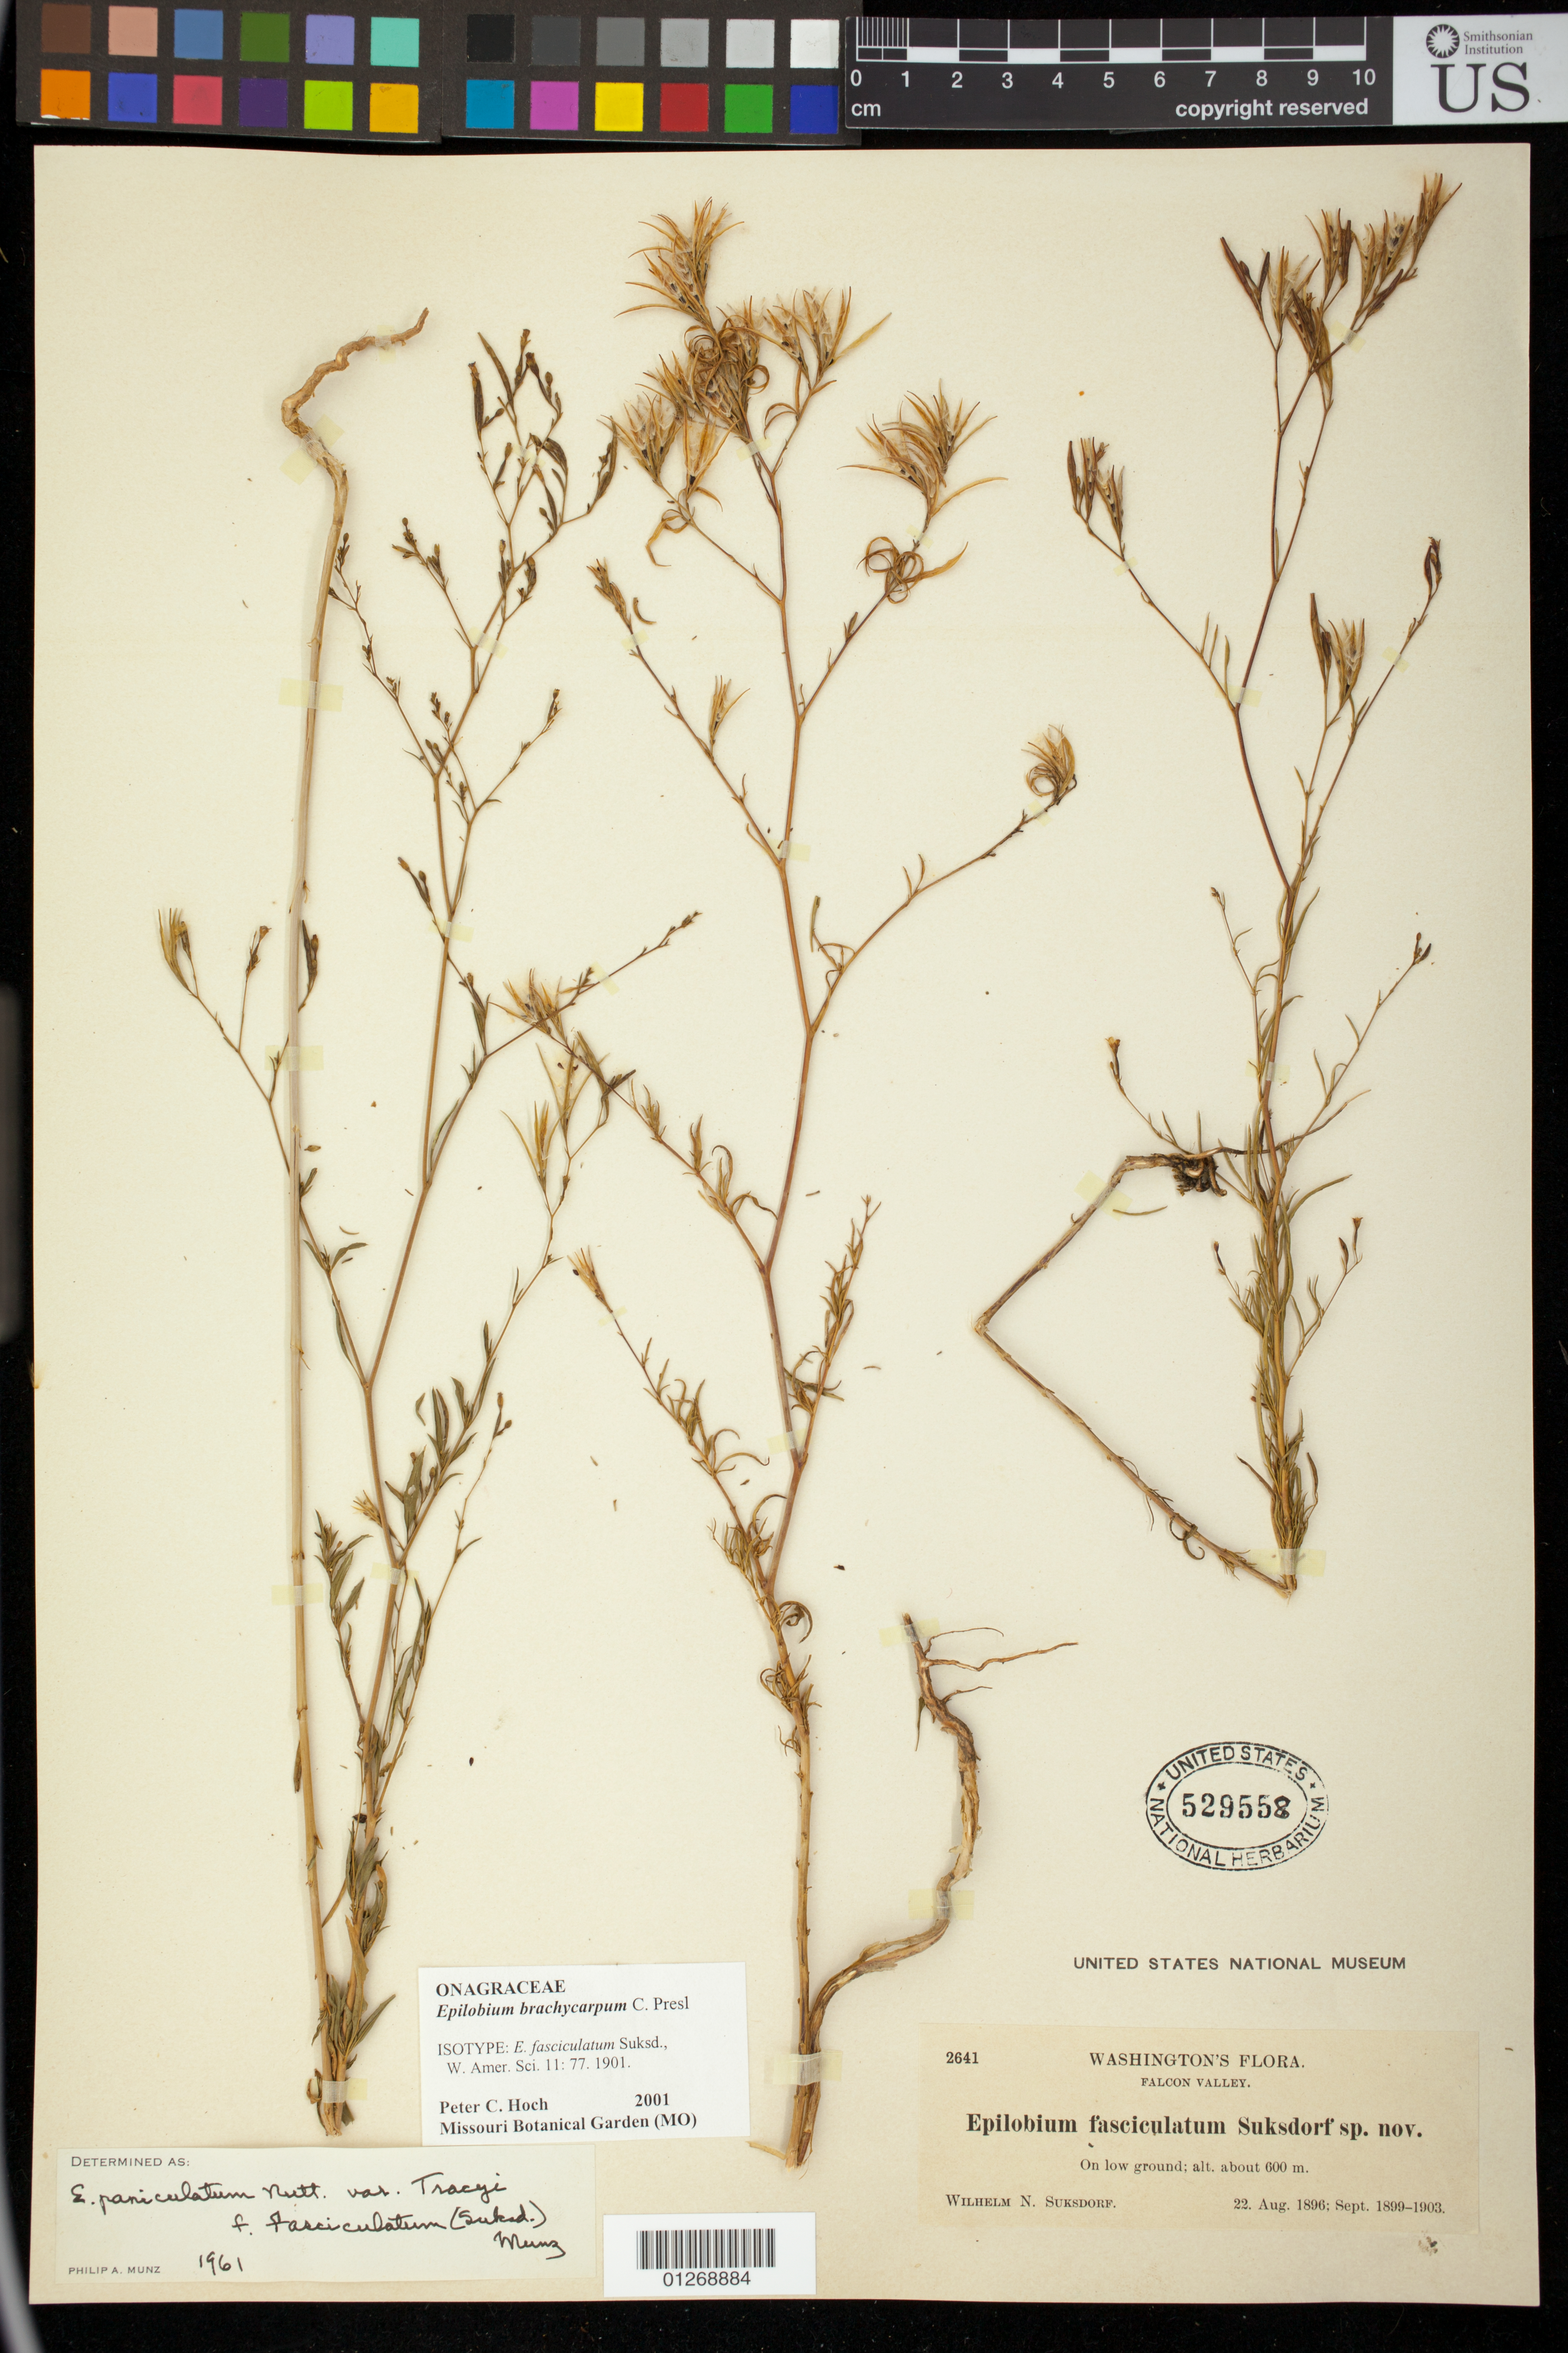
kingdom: Plantae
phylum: Tracheophyta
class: Magnoliopsida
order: Myrtales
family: Onagraceae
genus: Epilobium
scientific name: Epilobium fasciculatum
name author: Suksd.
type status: Type Collection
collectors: W. N. Suksdorf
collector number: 2641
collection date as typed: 22 Aug. 1896; Sept. 1899-1903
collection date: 1896-08/1903-09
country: United States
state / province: Washington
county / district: Klickitat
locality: Falcon Valley.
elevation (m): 600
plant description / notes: Annotated by P.C. Hoch (2001) as "isotype" but specimens were made on multiple dates and mounted together under a single collection number.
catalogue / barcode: US 529558